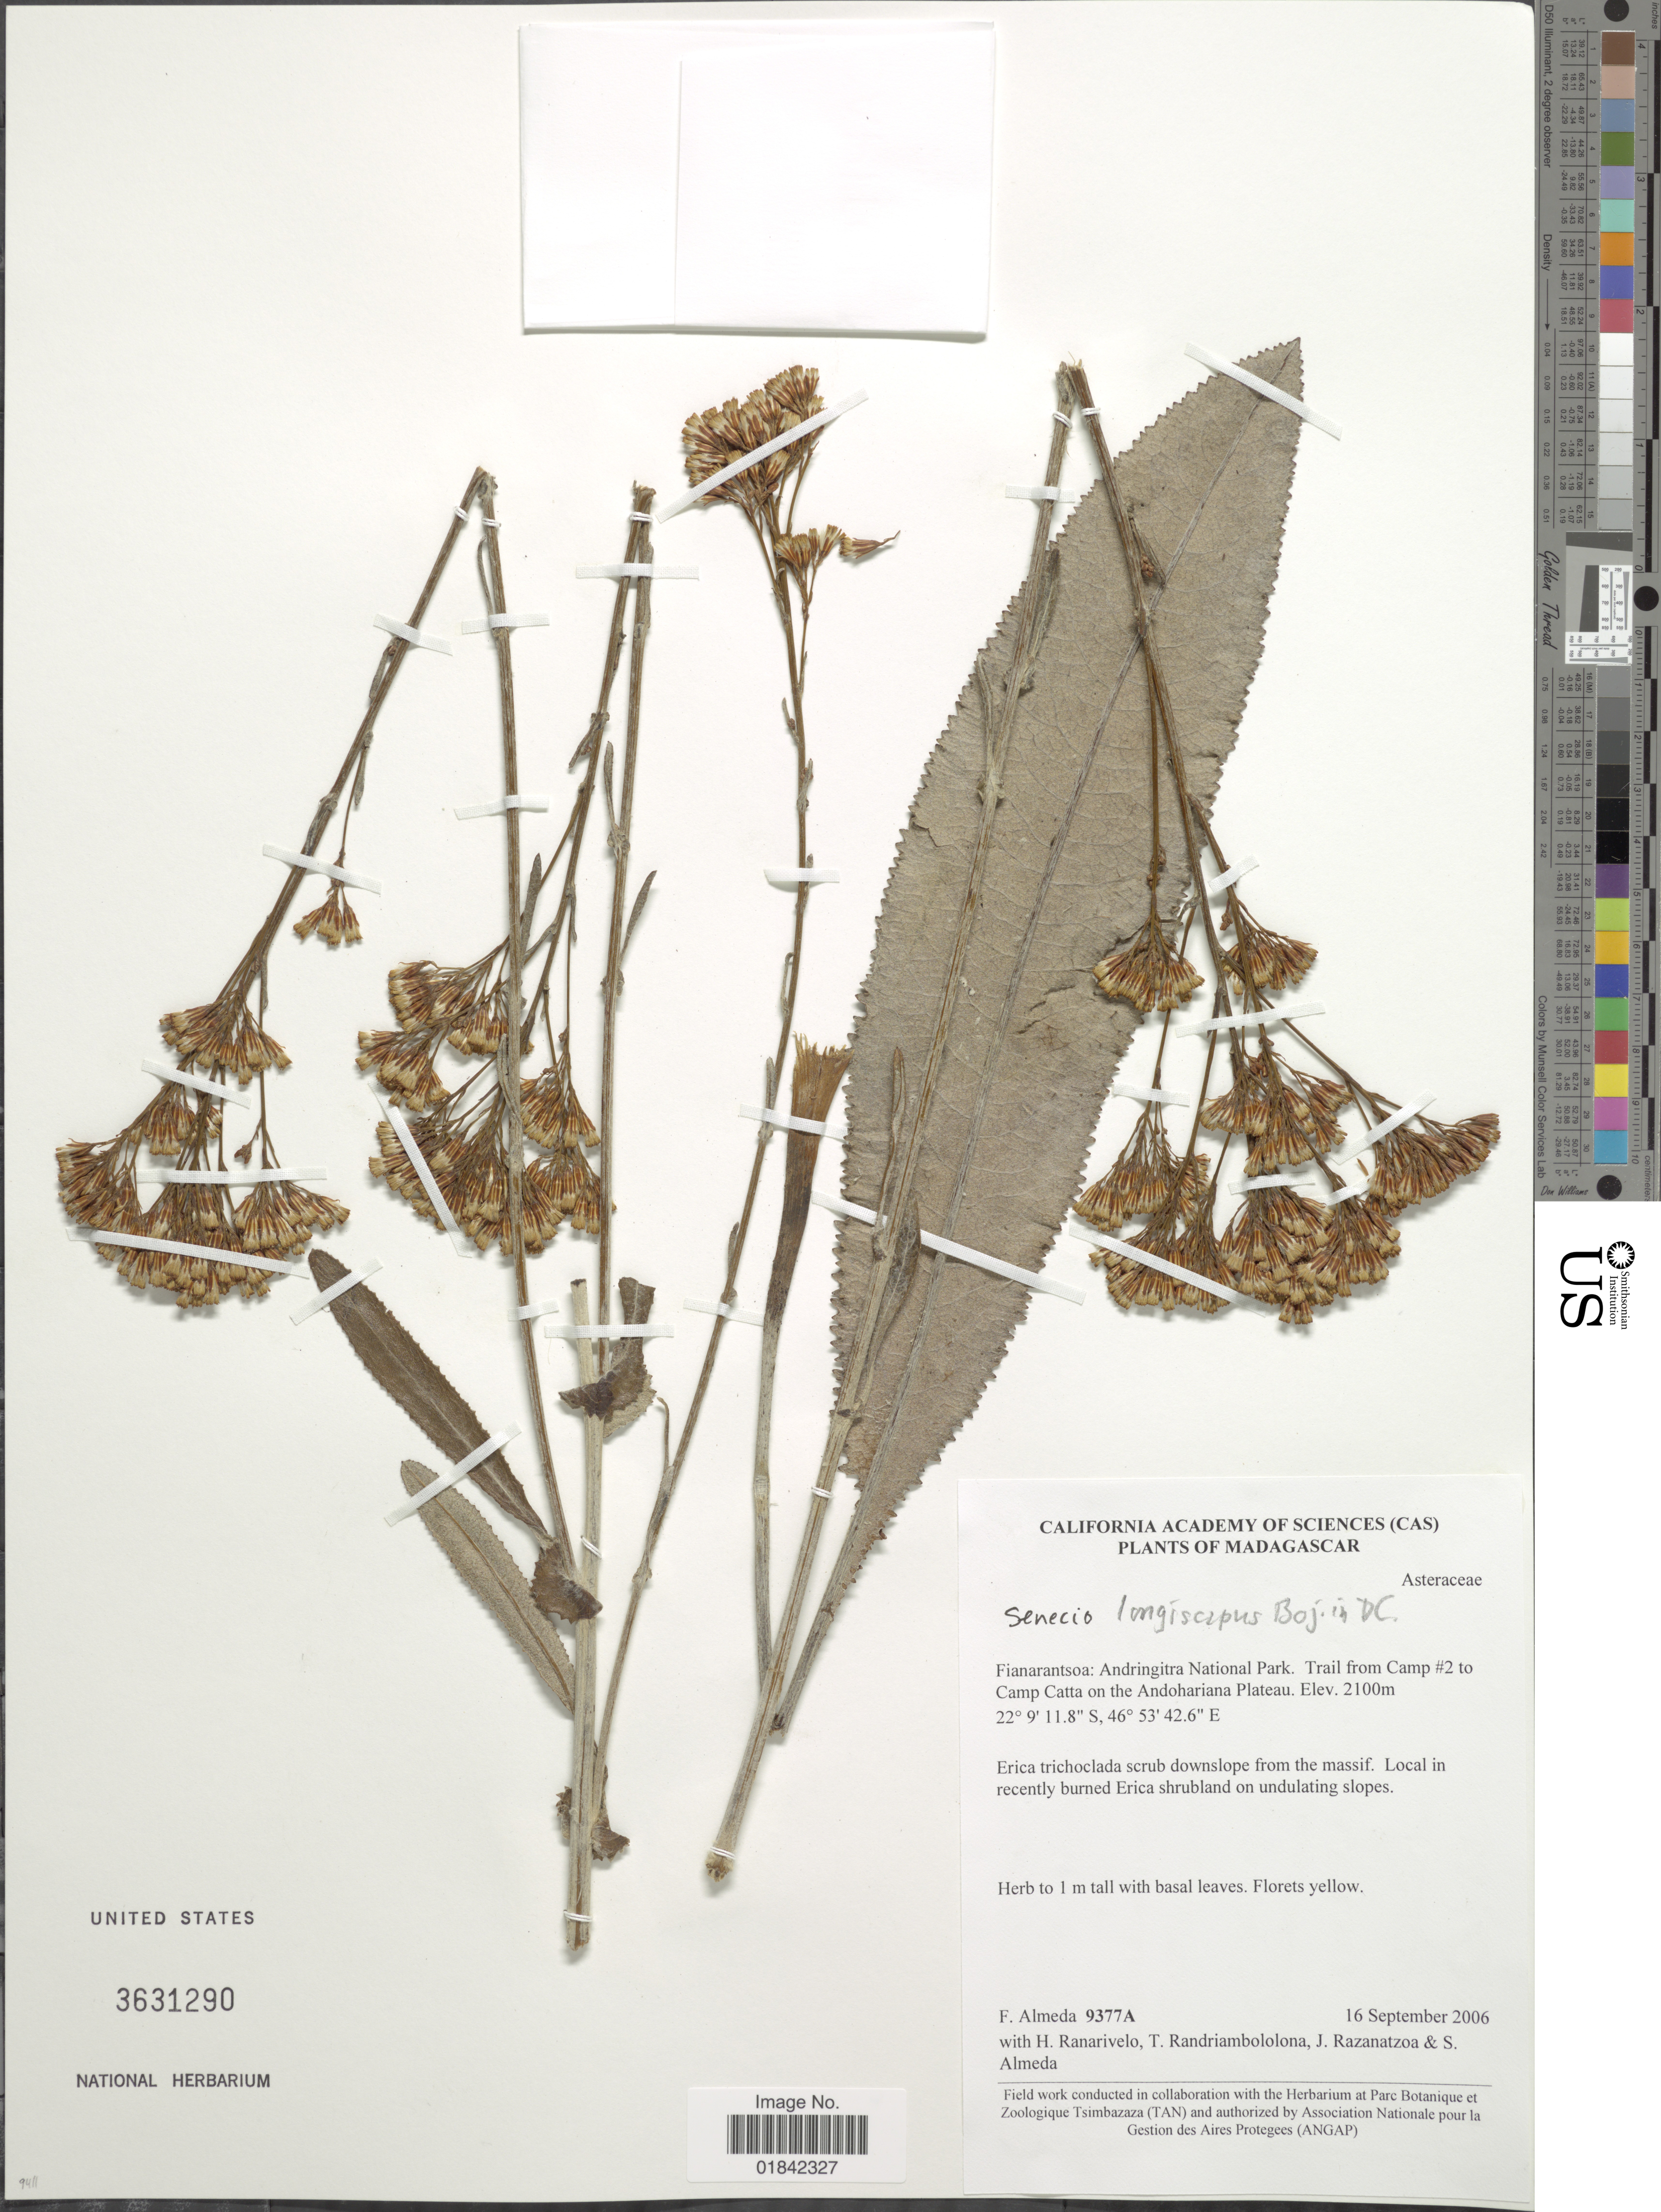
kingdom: Plantae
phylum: Tracheophyta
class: Magnoliopsida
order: Asterales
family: Asteraceae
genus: Senecio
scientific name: Senecio longiscapus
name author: Bojer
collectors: F. Almeda, H. Ranarivelo, T. Randriambololona, J. Razanatsoa & S. Almeda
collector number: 9377A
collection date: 2006-09-16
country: Madagascar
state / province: Haute Matsiatra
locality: Andringitrea National Park, trail from camp #2 to Camp Catta on the Andohariana Plateau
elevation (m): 2100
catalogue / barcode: US 3631290